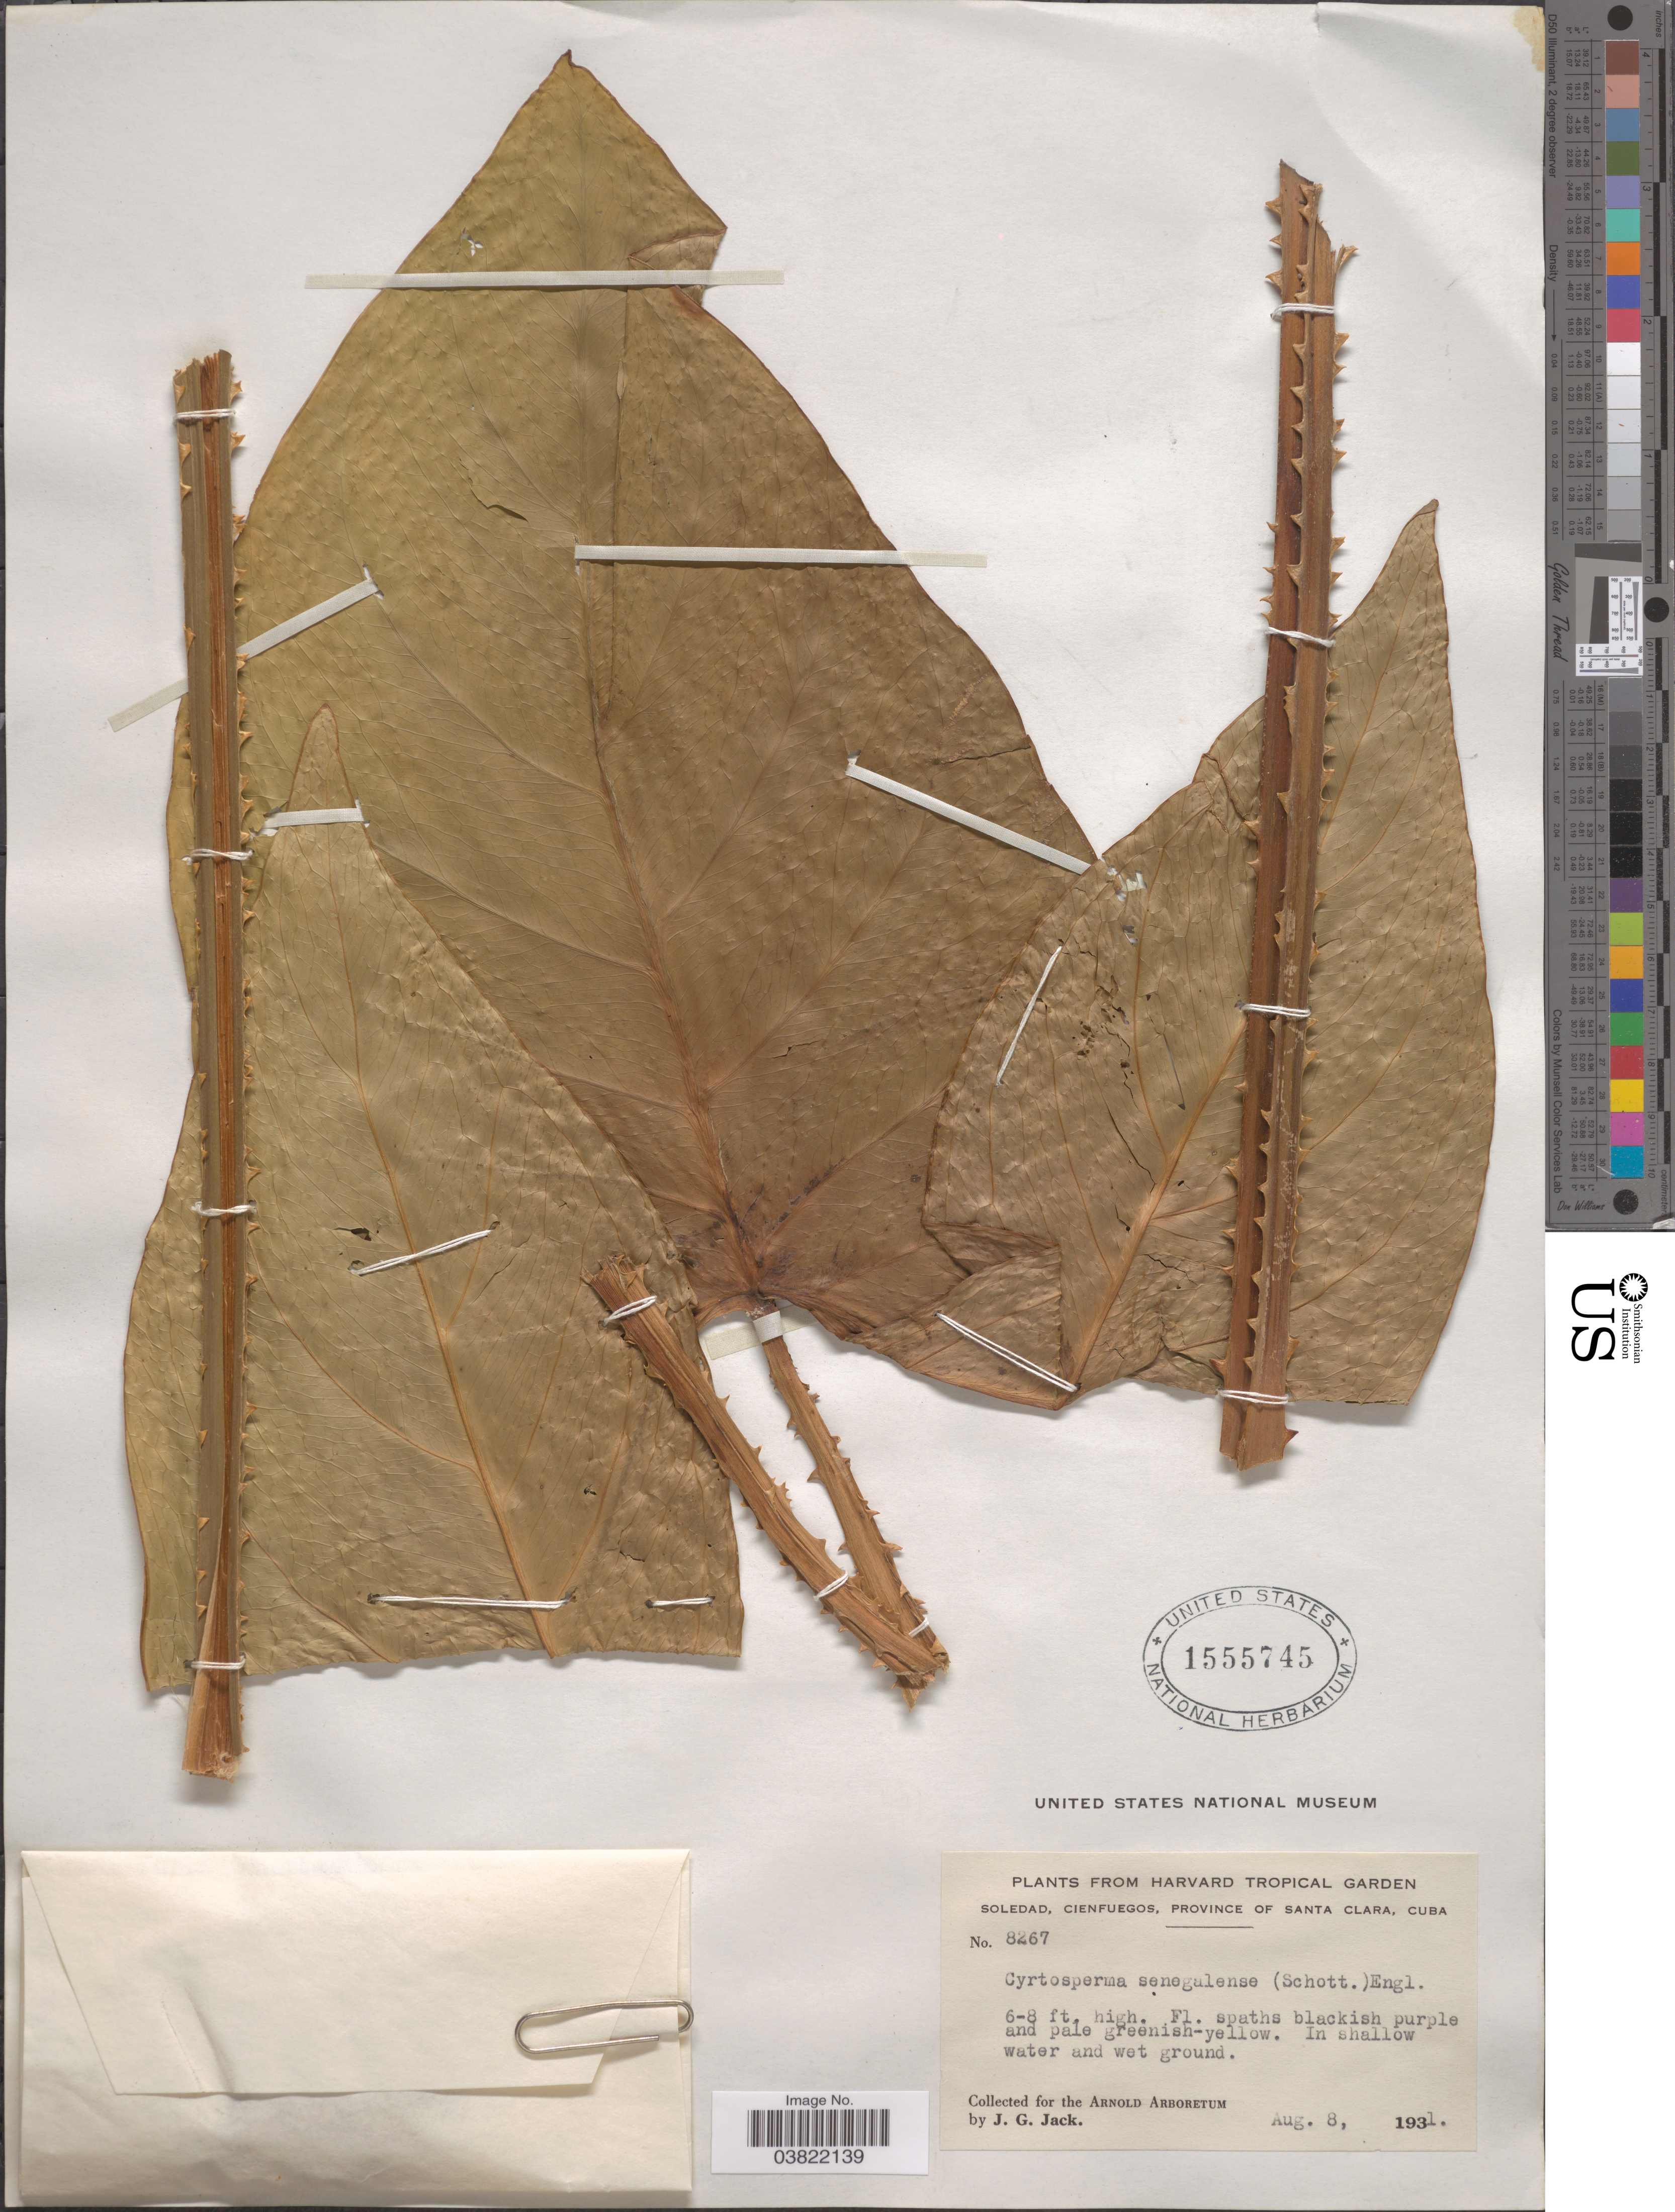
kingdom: Plantae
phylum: Tracheophyta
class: Liliopsida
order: Alismatales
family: Araceae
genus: Lasimorpha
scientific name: Lasimorpha senegalensis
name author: Schott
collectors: J. G. Jack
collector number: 8267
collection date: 1931-08-08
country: Cuba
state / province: Las Villas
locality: Harvard Tropical Garden. [unsure placement] Soledad, Cienfuegos, Province of Santa Clara.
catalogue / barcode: US 1555745